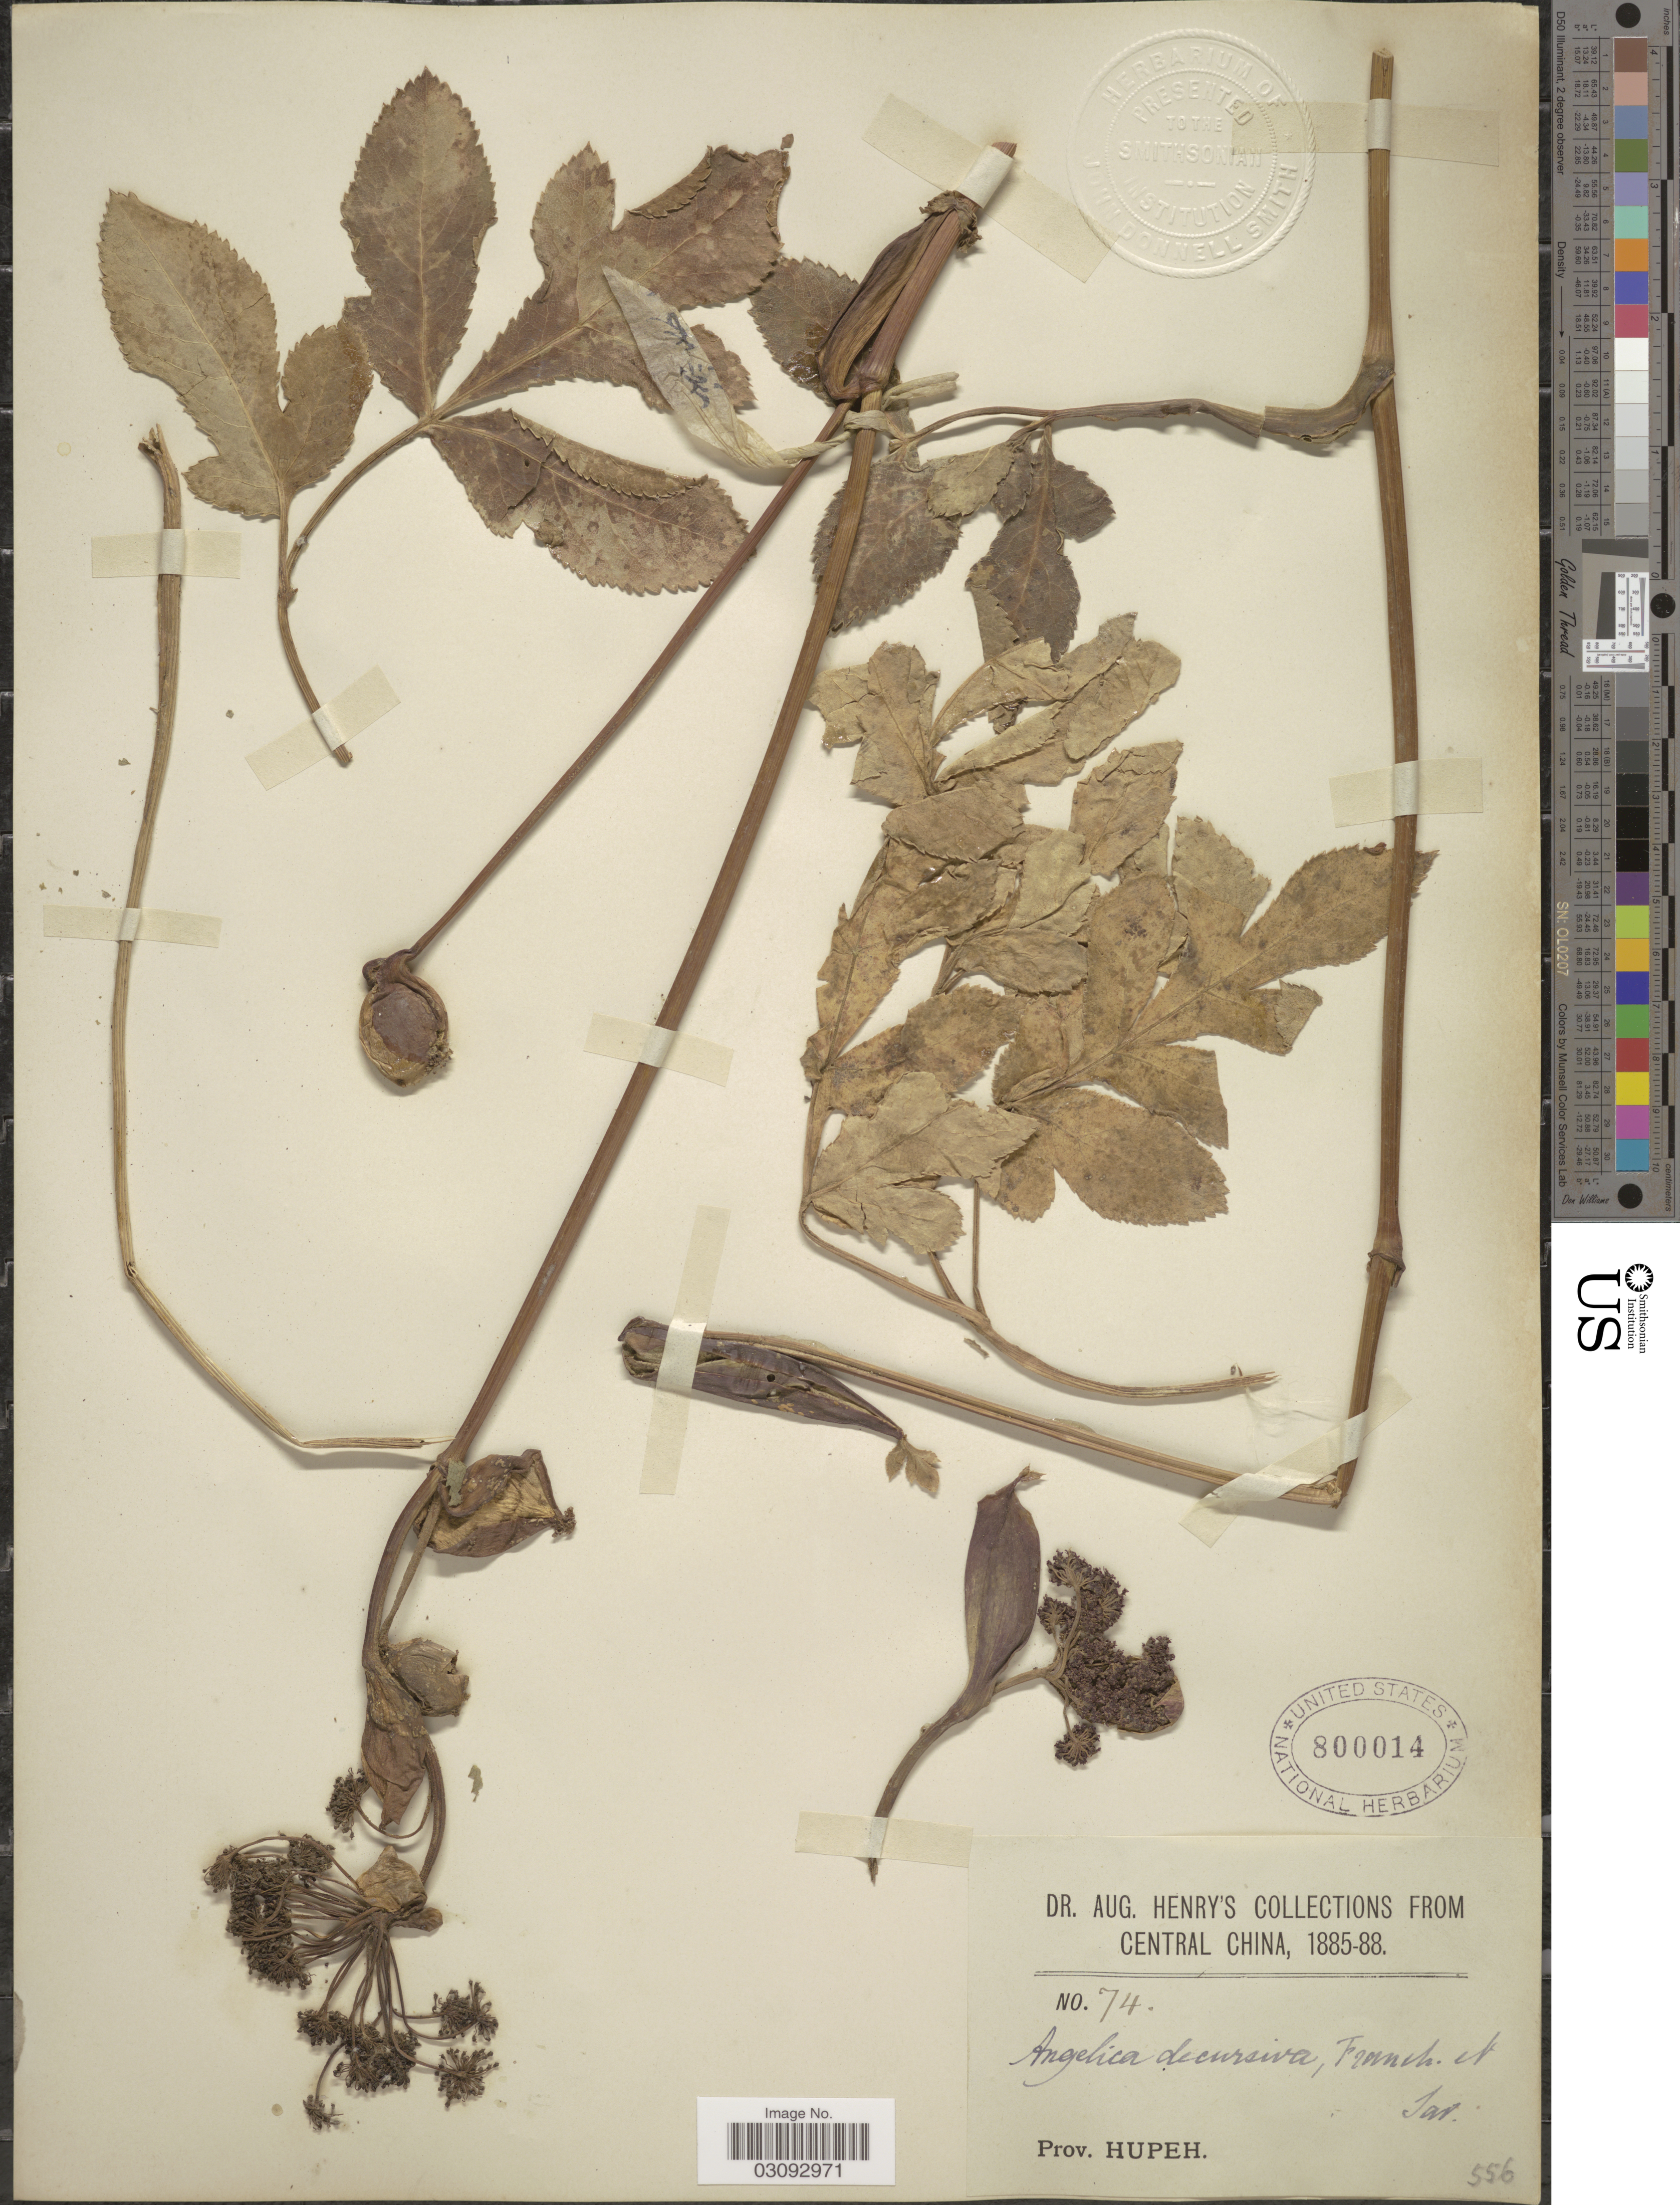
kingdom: Plantae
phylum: Tracheophyta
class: Magnoliopsida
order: Apiales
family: Apiaceae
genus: Peucedanum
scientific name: Peucedanum decursivum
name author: (Miq.) Maxim.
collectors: A. Henry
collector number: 74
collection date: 1885/1888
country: China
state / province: Hubei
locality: Central China, Prov. Hupeh.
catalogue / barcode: US 800014